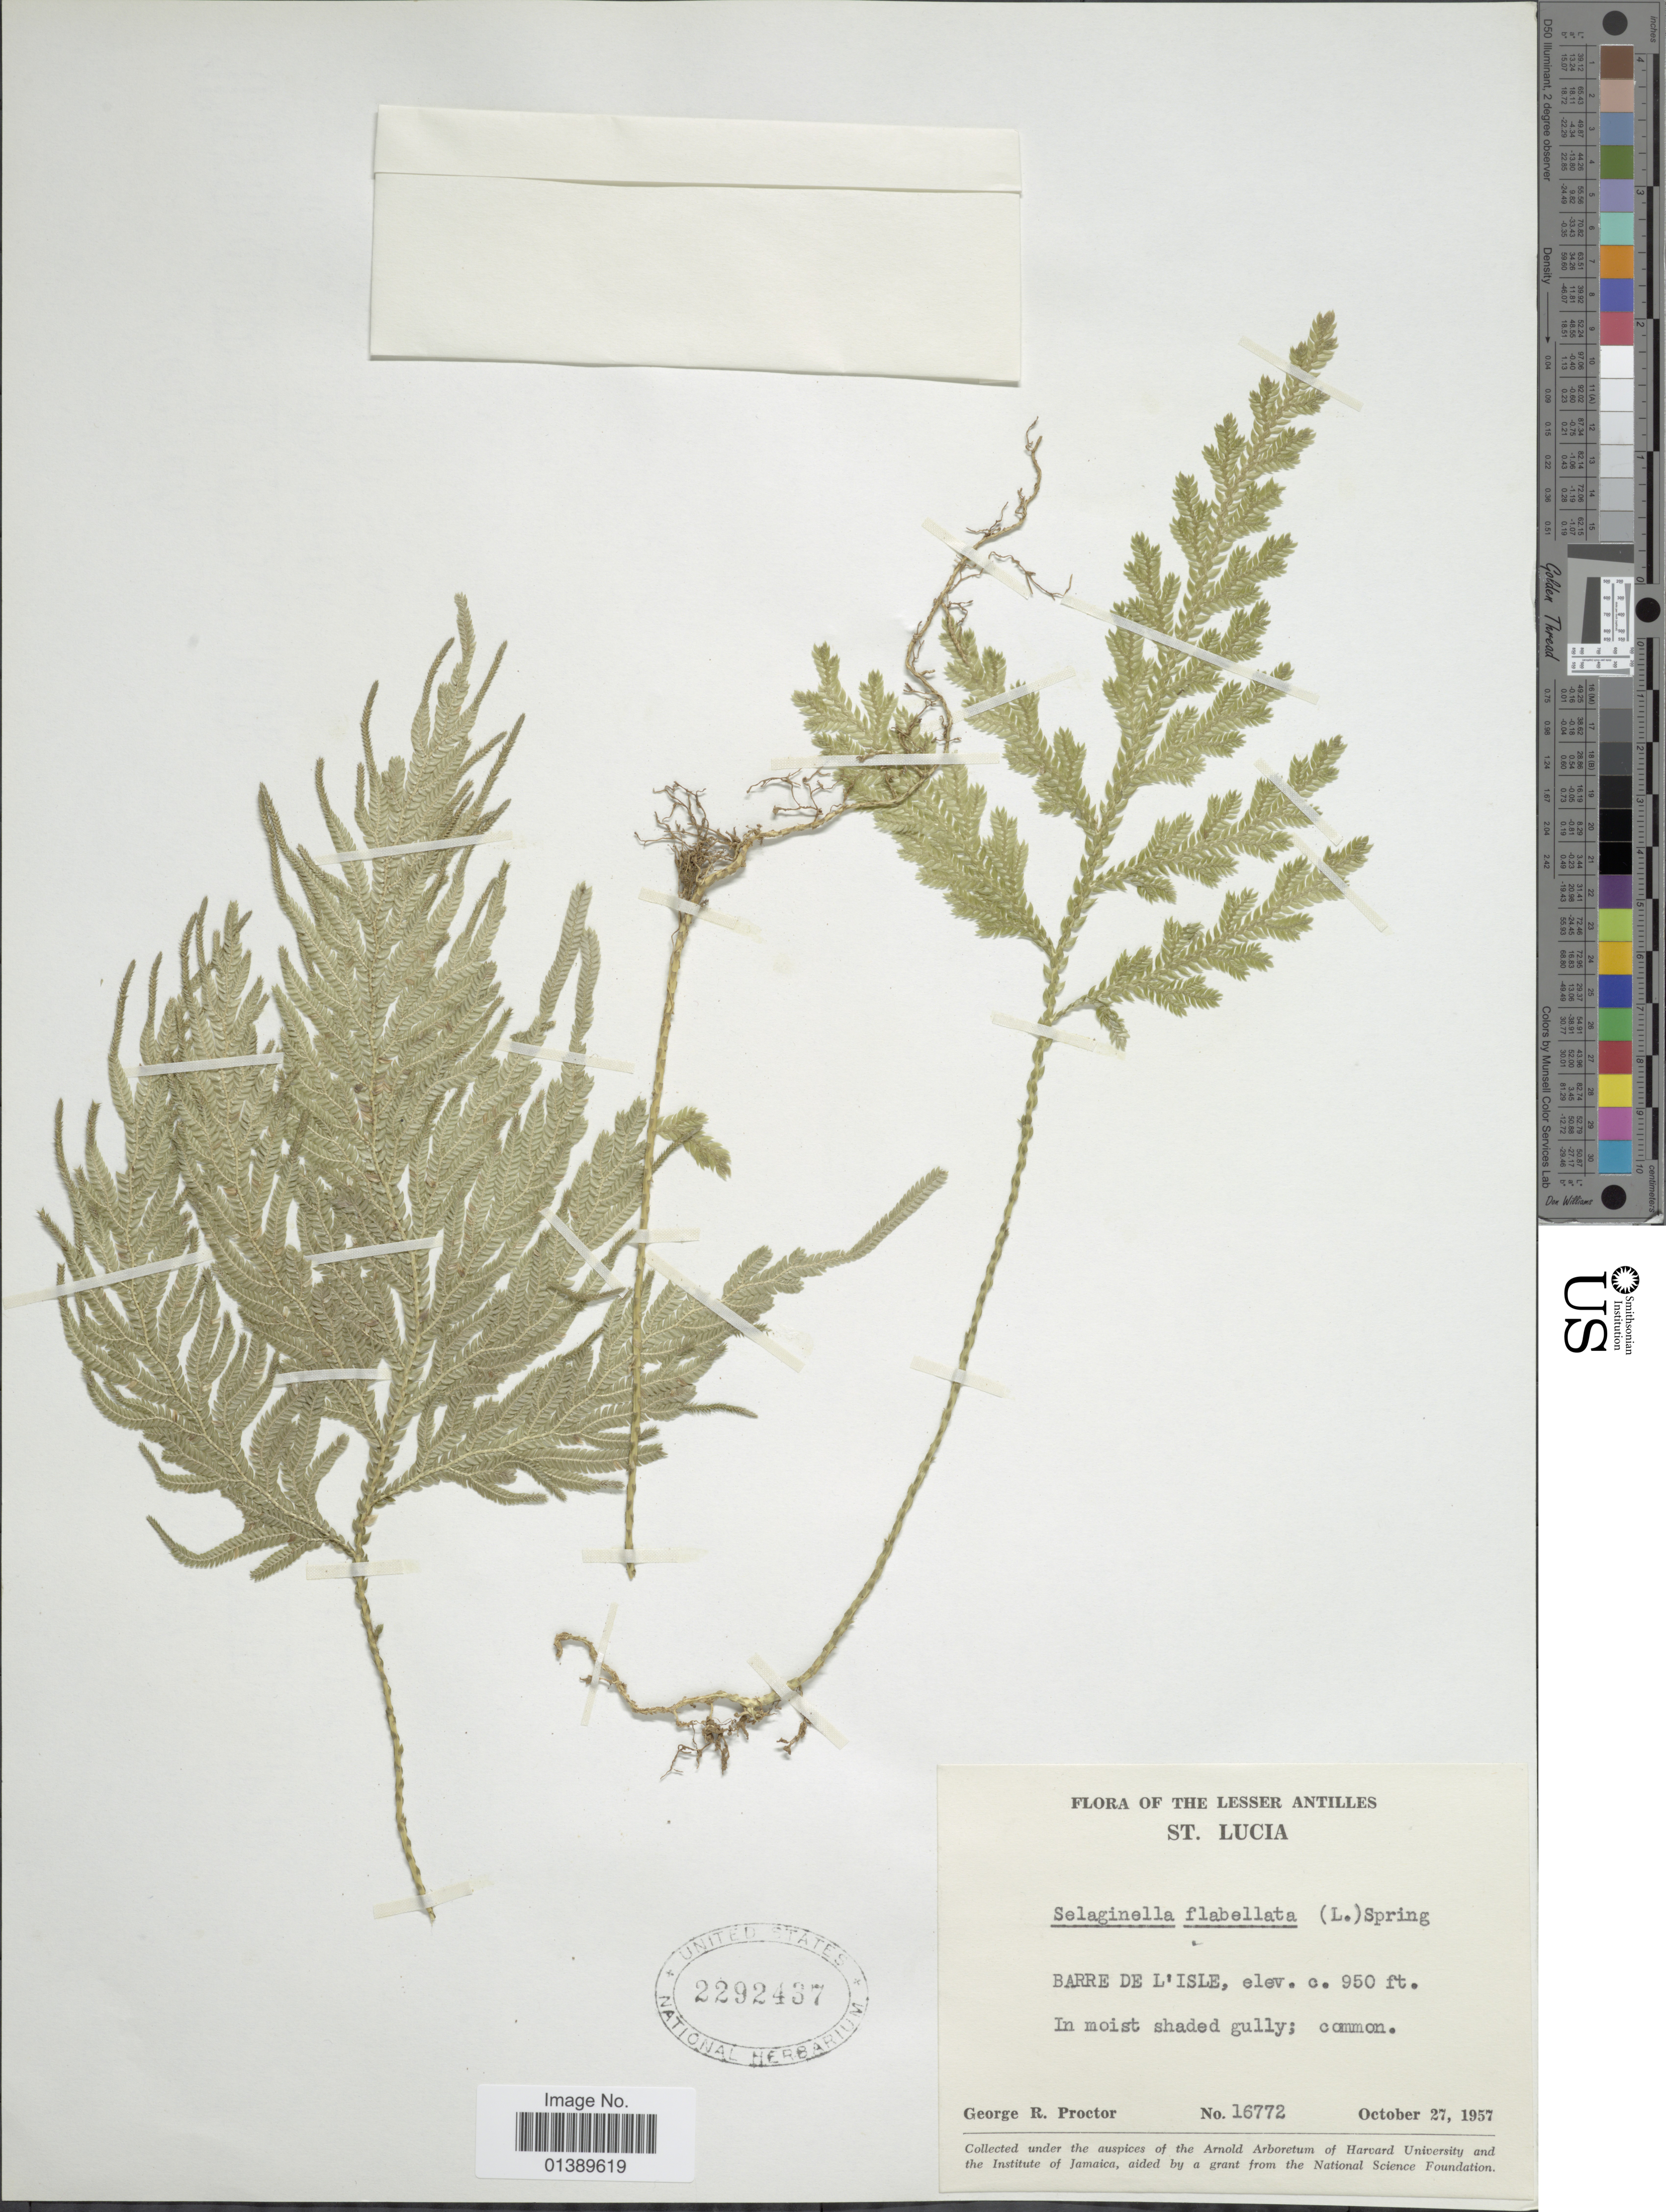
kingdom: Plantae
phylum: Tracheophyta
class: Lycopodiopsida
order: Selaginellales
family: Selaginellaceae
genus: Selaginella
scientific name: Selaginella flabellata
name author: L.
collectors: G. R. Proctor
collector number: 16772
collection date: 1957-10-27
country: St. Lucia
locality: The Lesser Antilles, Barre de L'Isle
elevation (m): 290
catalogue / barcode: US 2292437